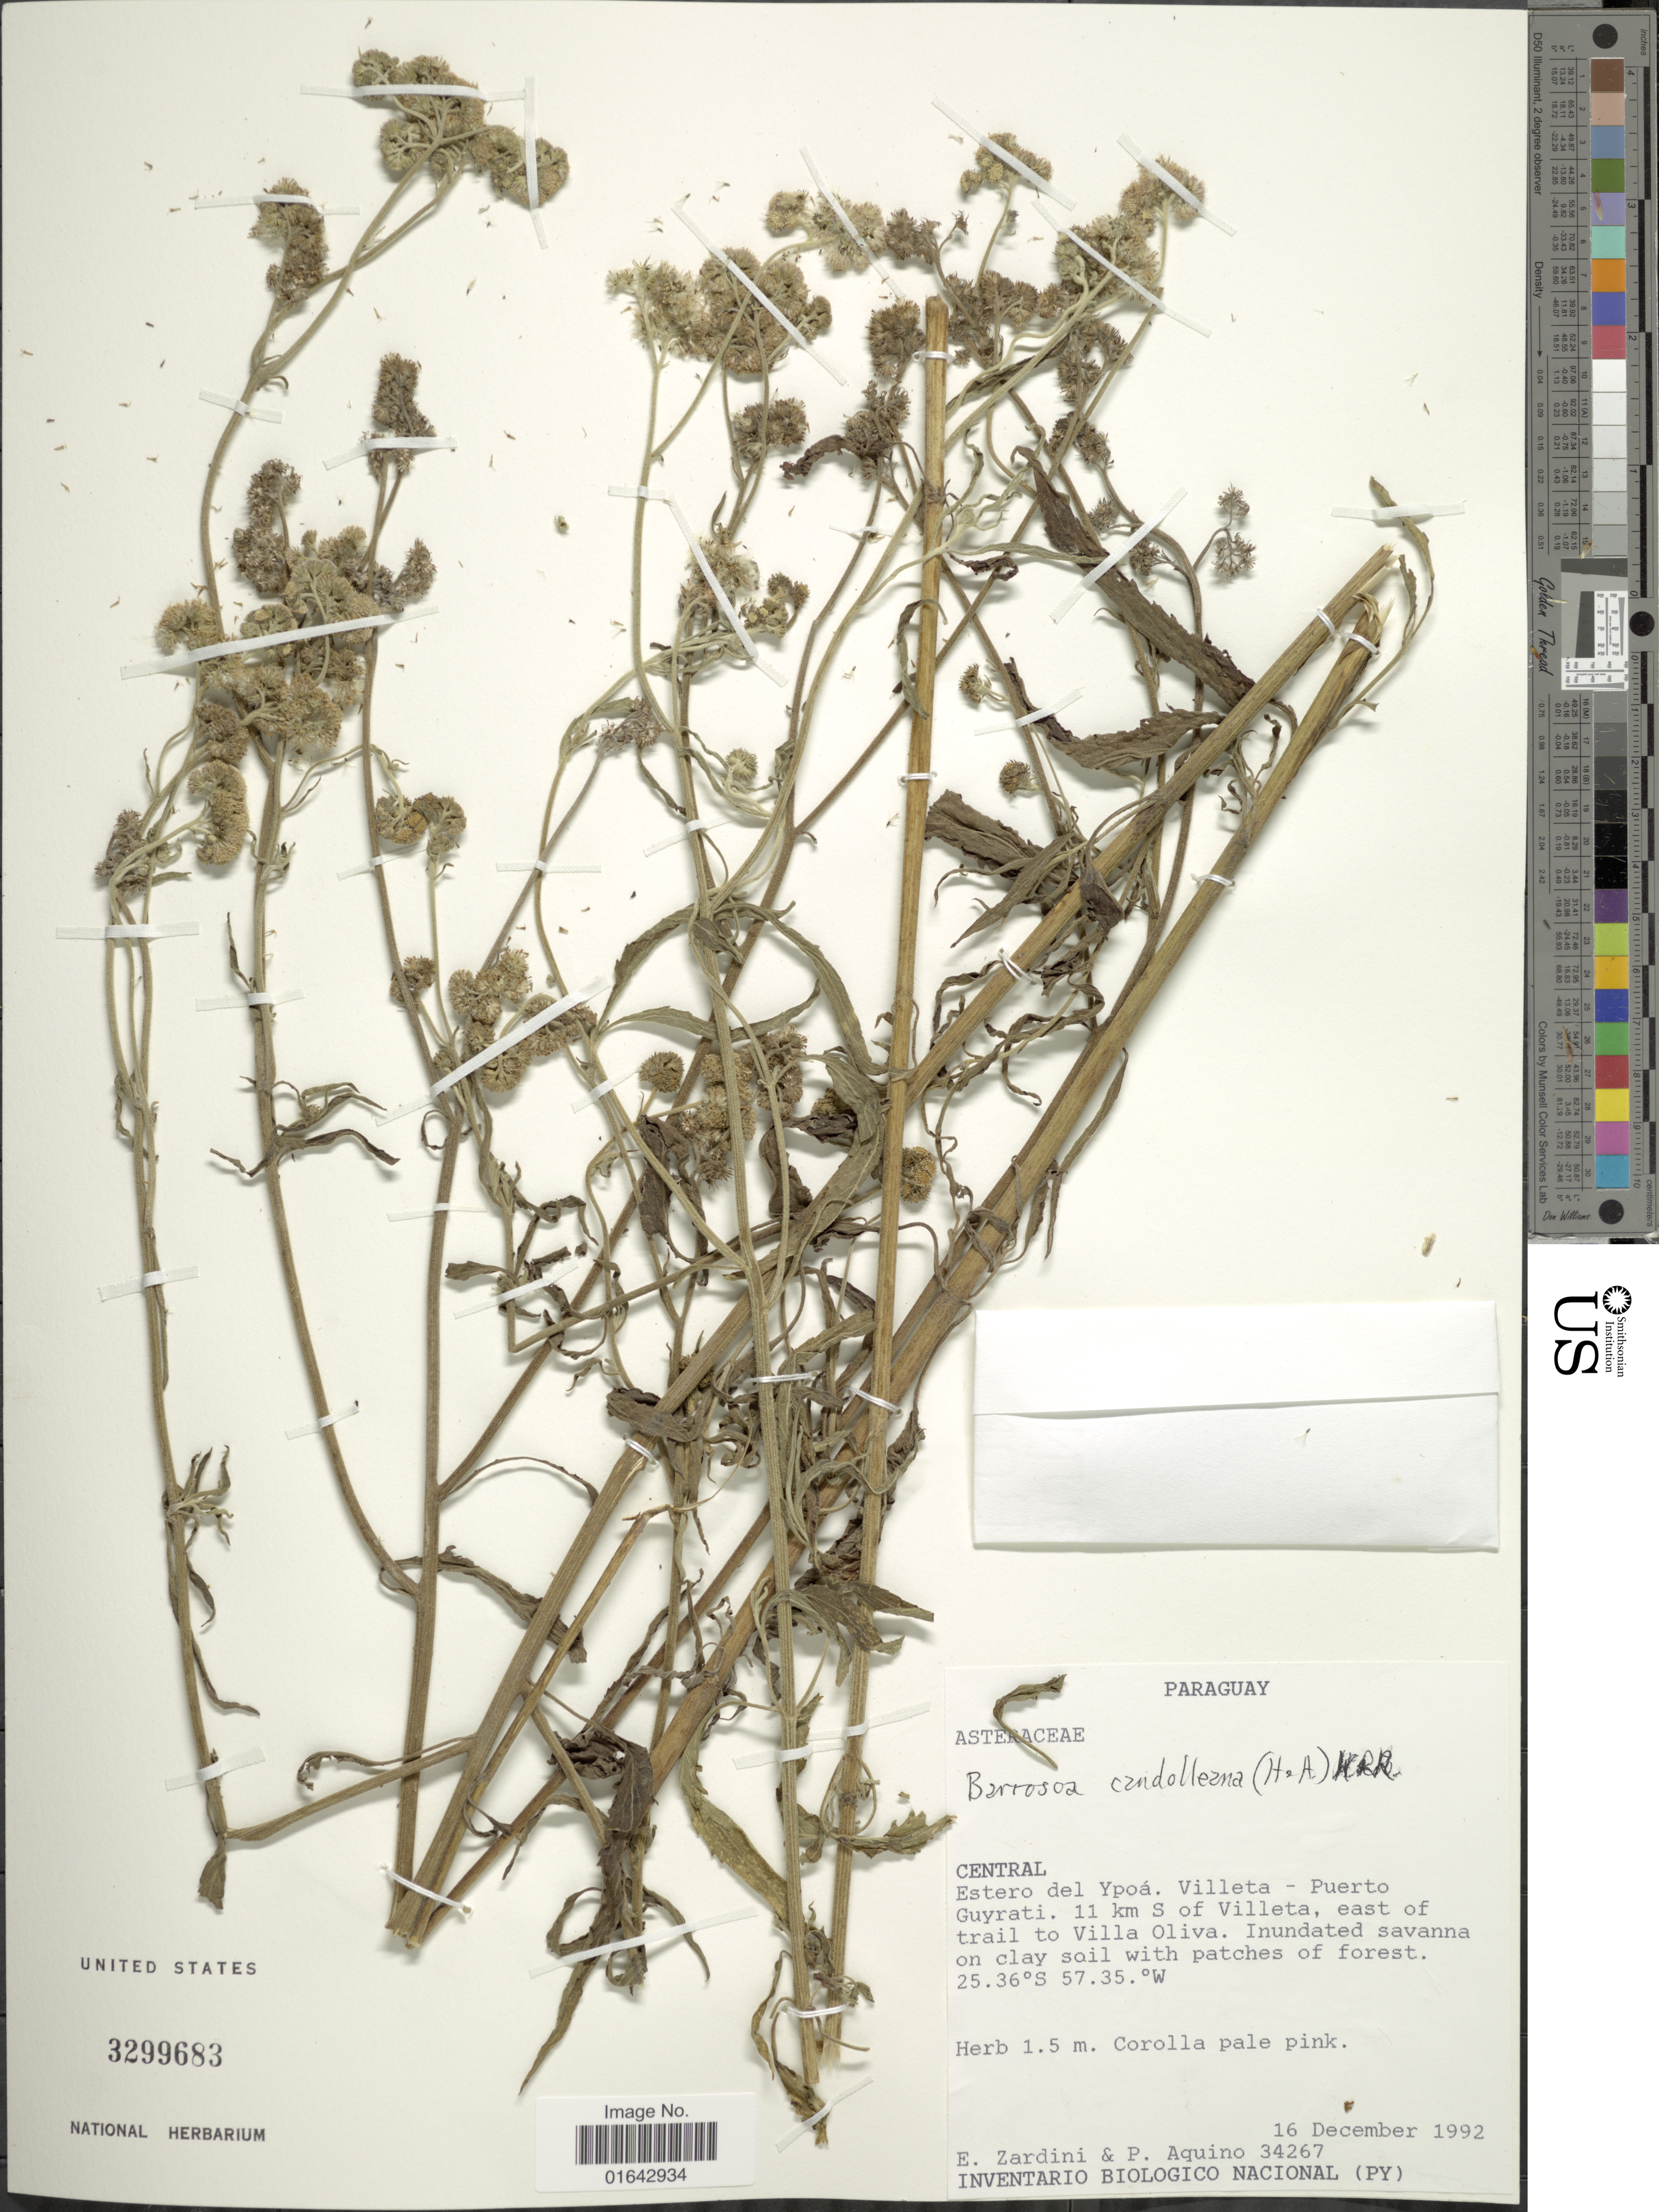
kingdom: Plantae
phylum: Tracheophyta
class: Magnoliopsida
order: Asterales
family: Asteraceae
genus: Barrosoa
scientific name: Barrosoa candolleana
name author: (Hook. & Arn.) R.M. King & H. Rob.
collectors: E. M. Zardini & P. Aquino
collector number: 34267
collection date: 1992-12-16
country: Paraguay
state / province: Central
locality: Central. Estero del Ypoá. Villeta - Puerto Guyrati. 11 km S of Villeta, east of trail to Villa Oliva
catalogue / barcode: US 3299683